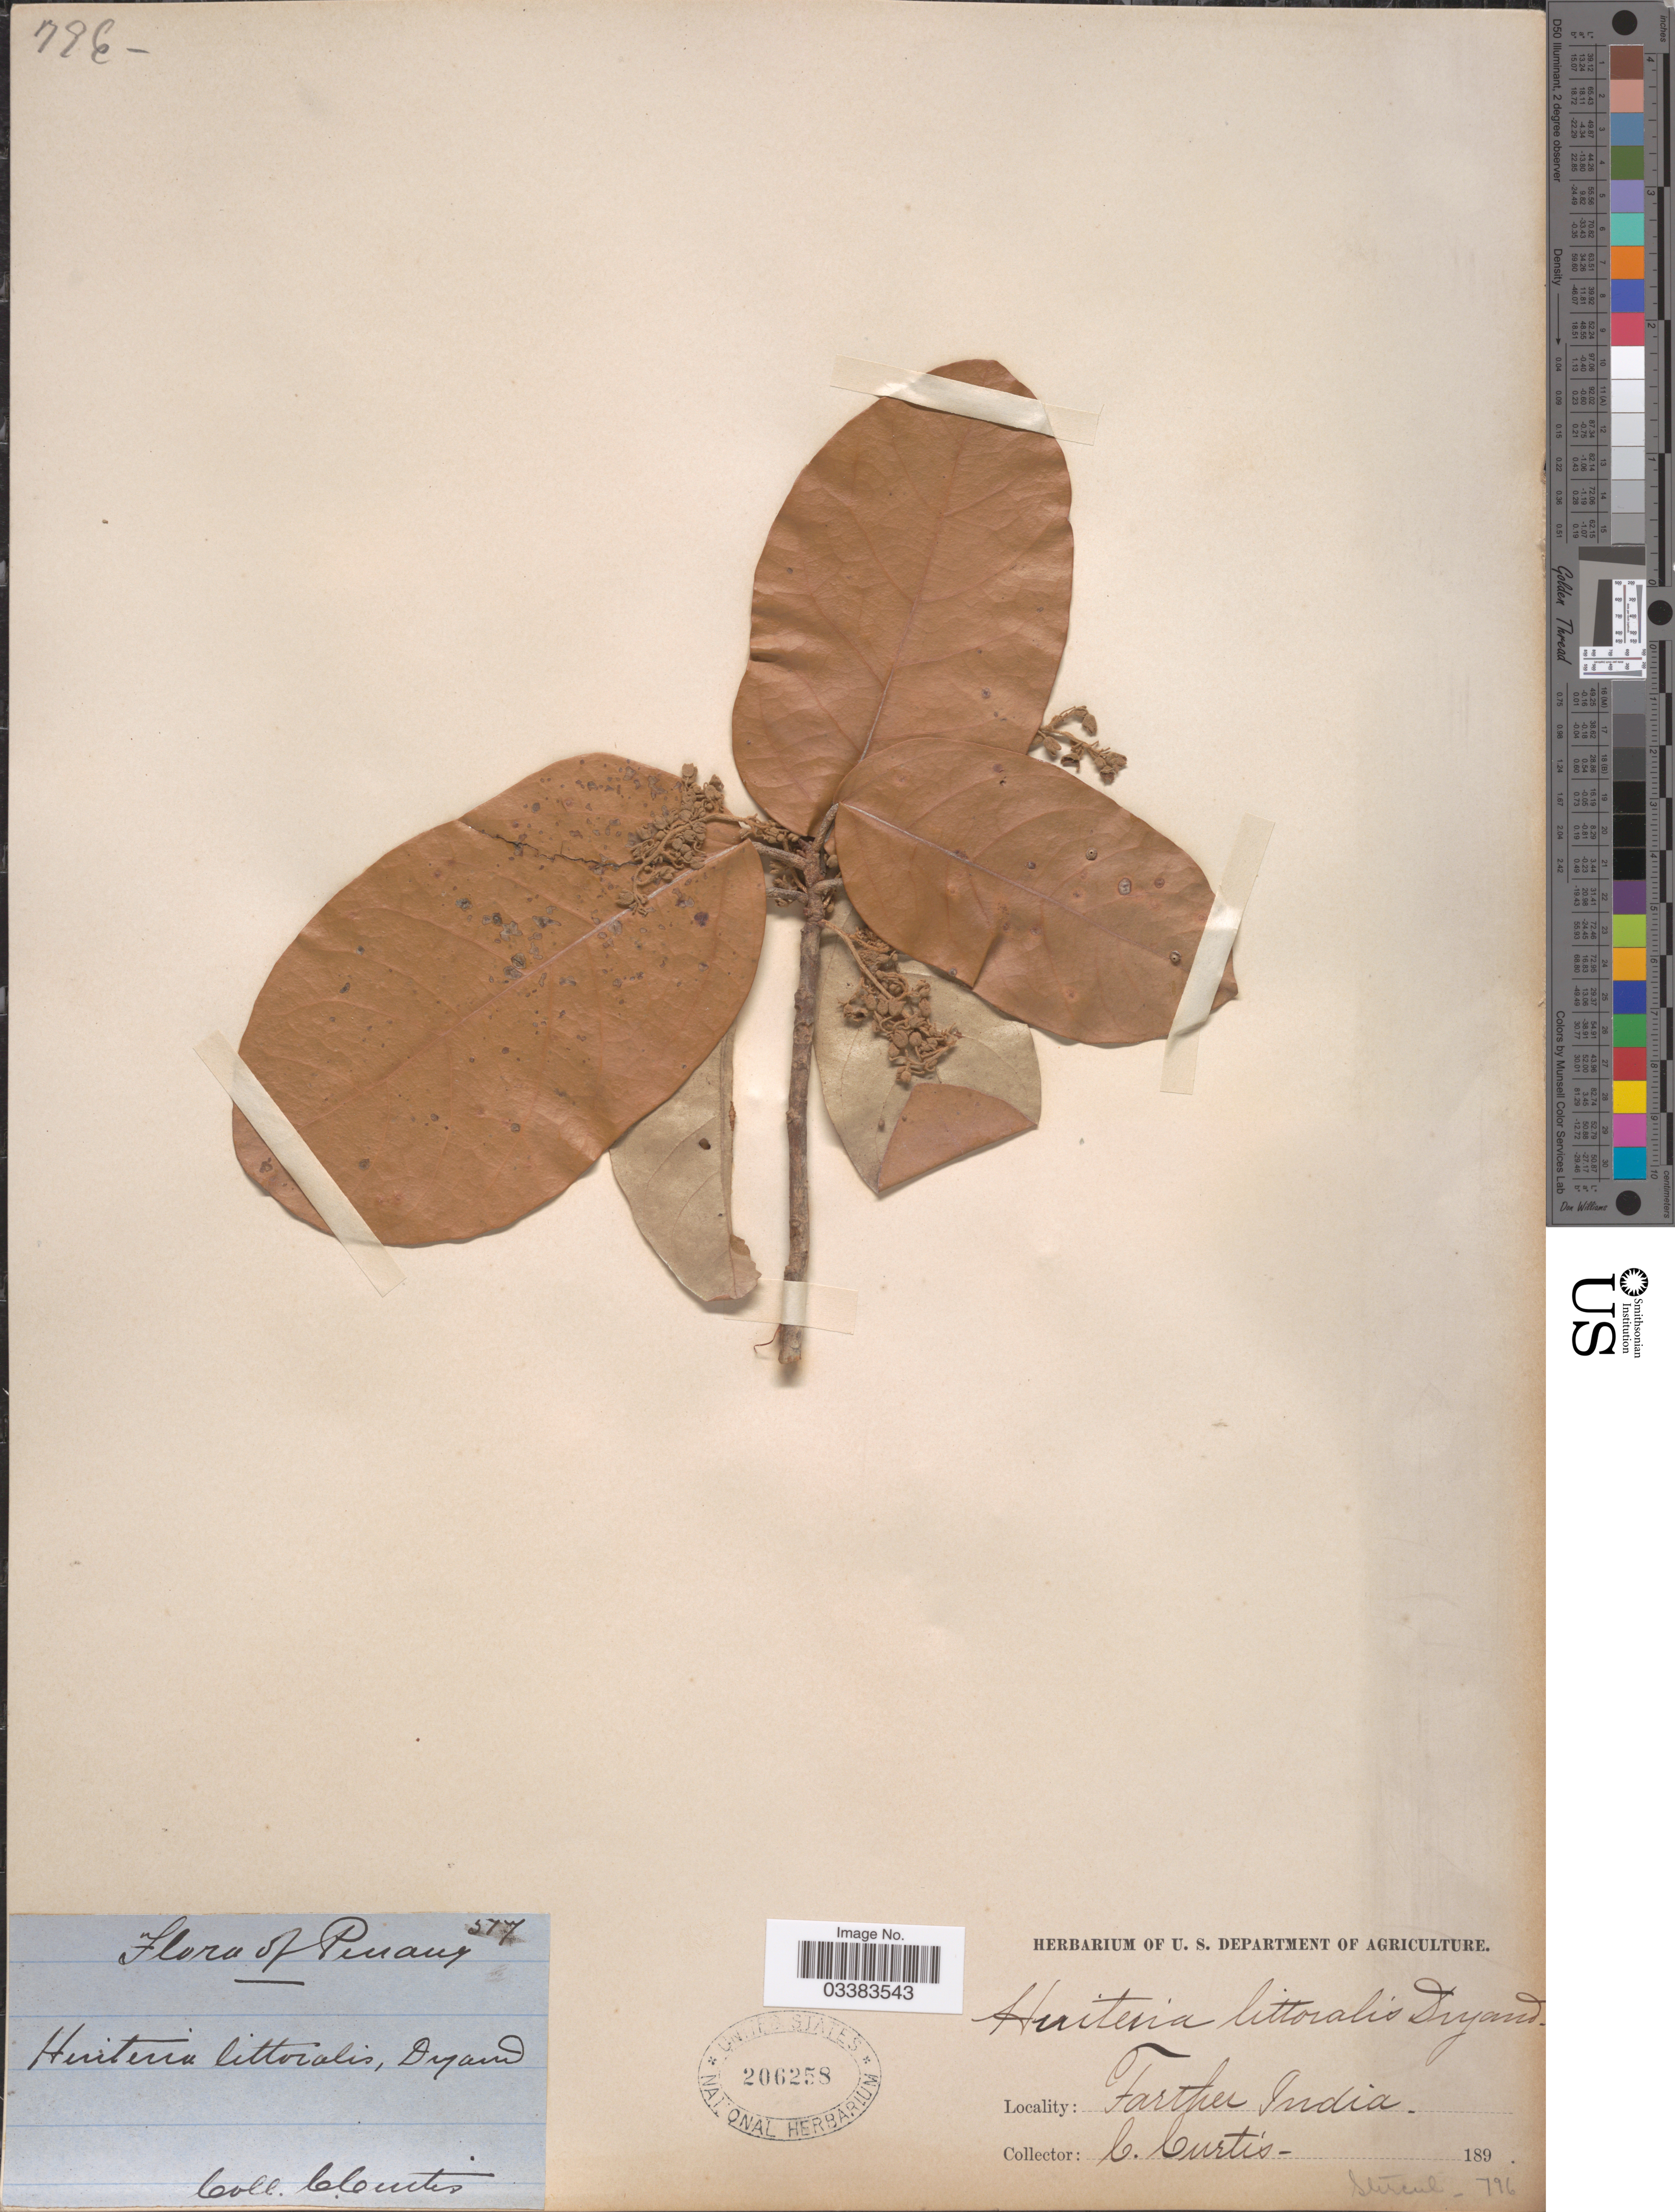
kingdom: Plantae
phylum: Tracheophyta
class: Magnoliopsida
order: Malvales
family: Malvaceae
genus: Heritiera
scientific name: Heritiera littoralis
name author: Aiton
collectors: C. Curtis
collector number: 517*/796?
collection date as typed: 189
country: Malaysia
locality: Penang. Farther India.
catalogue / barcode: US 206258